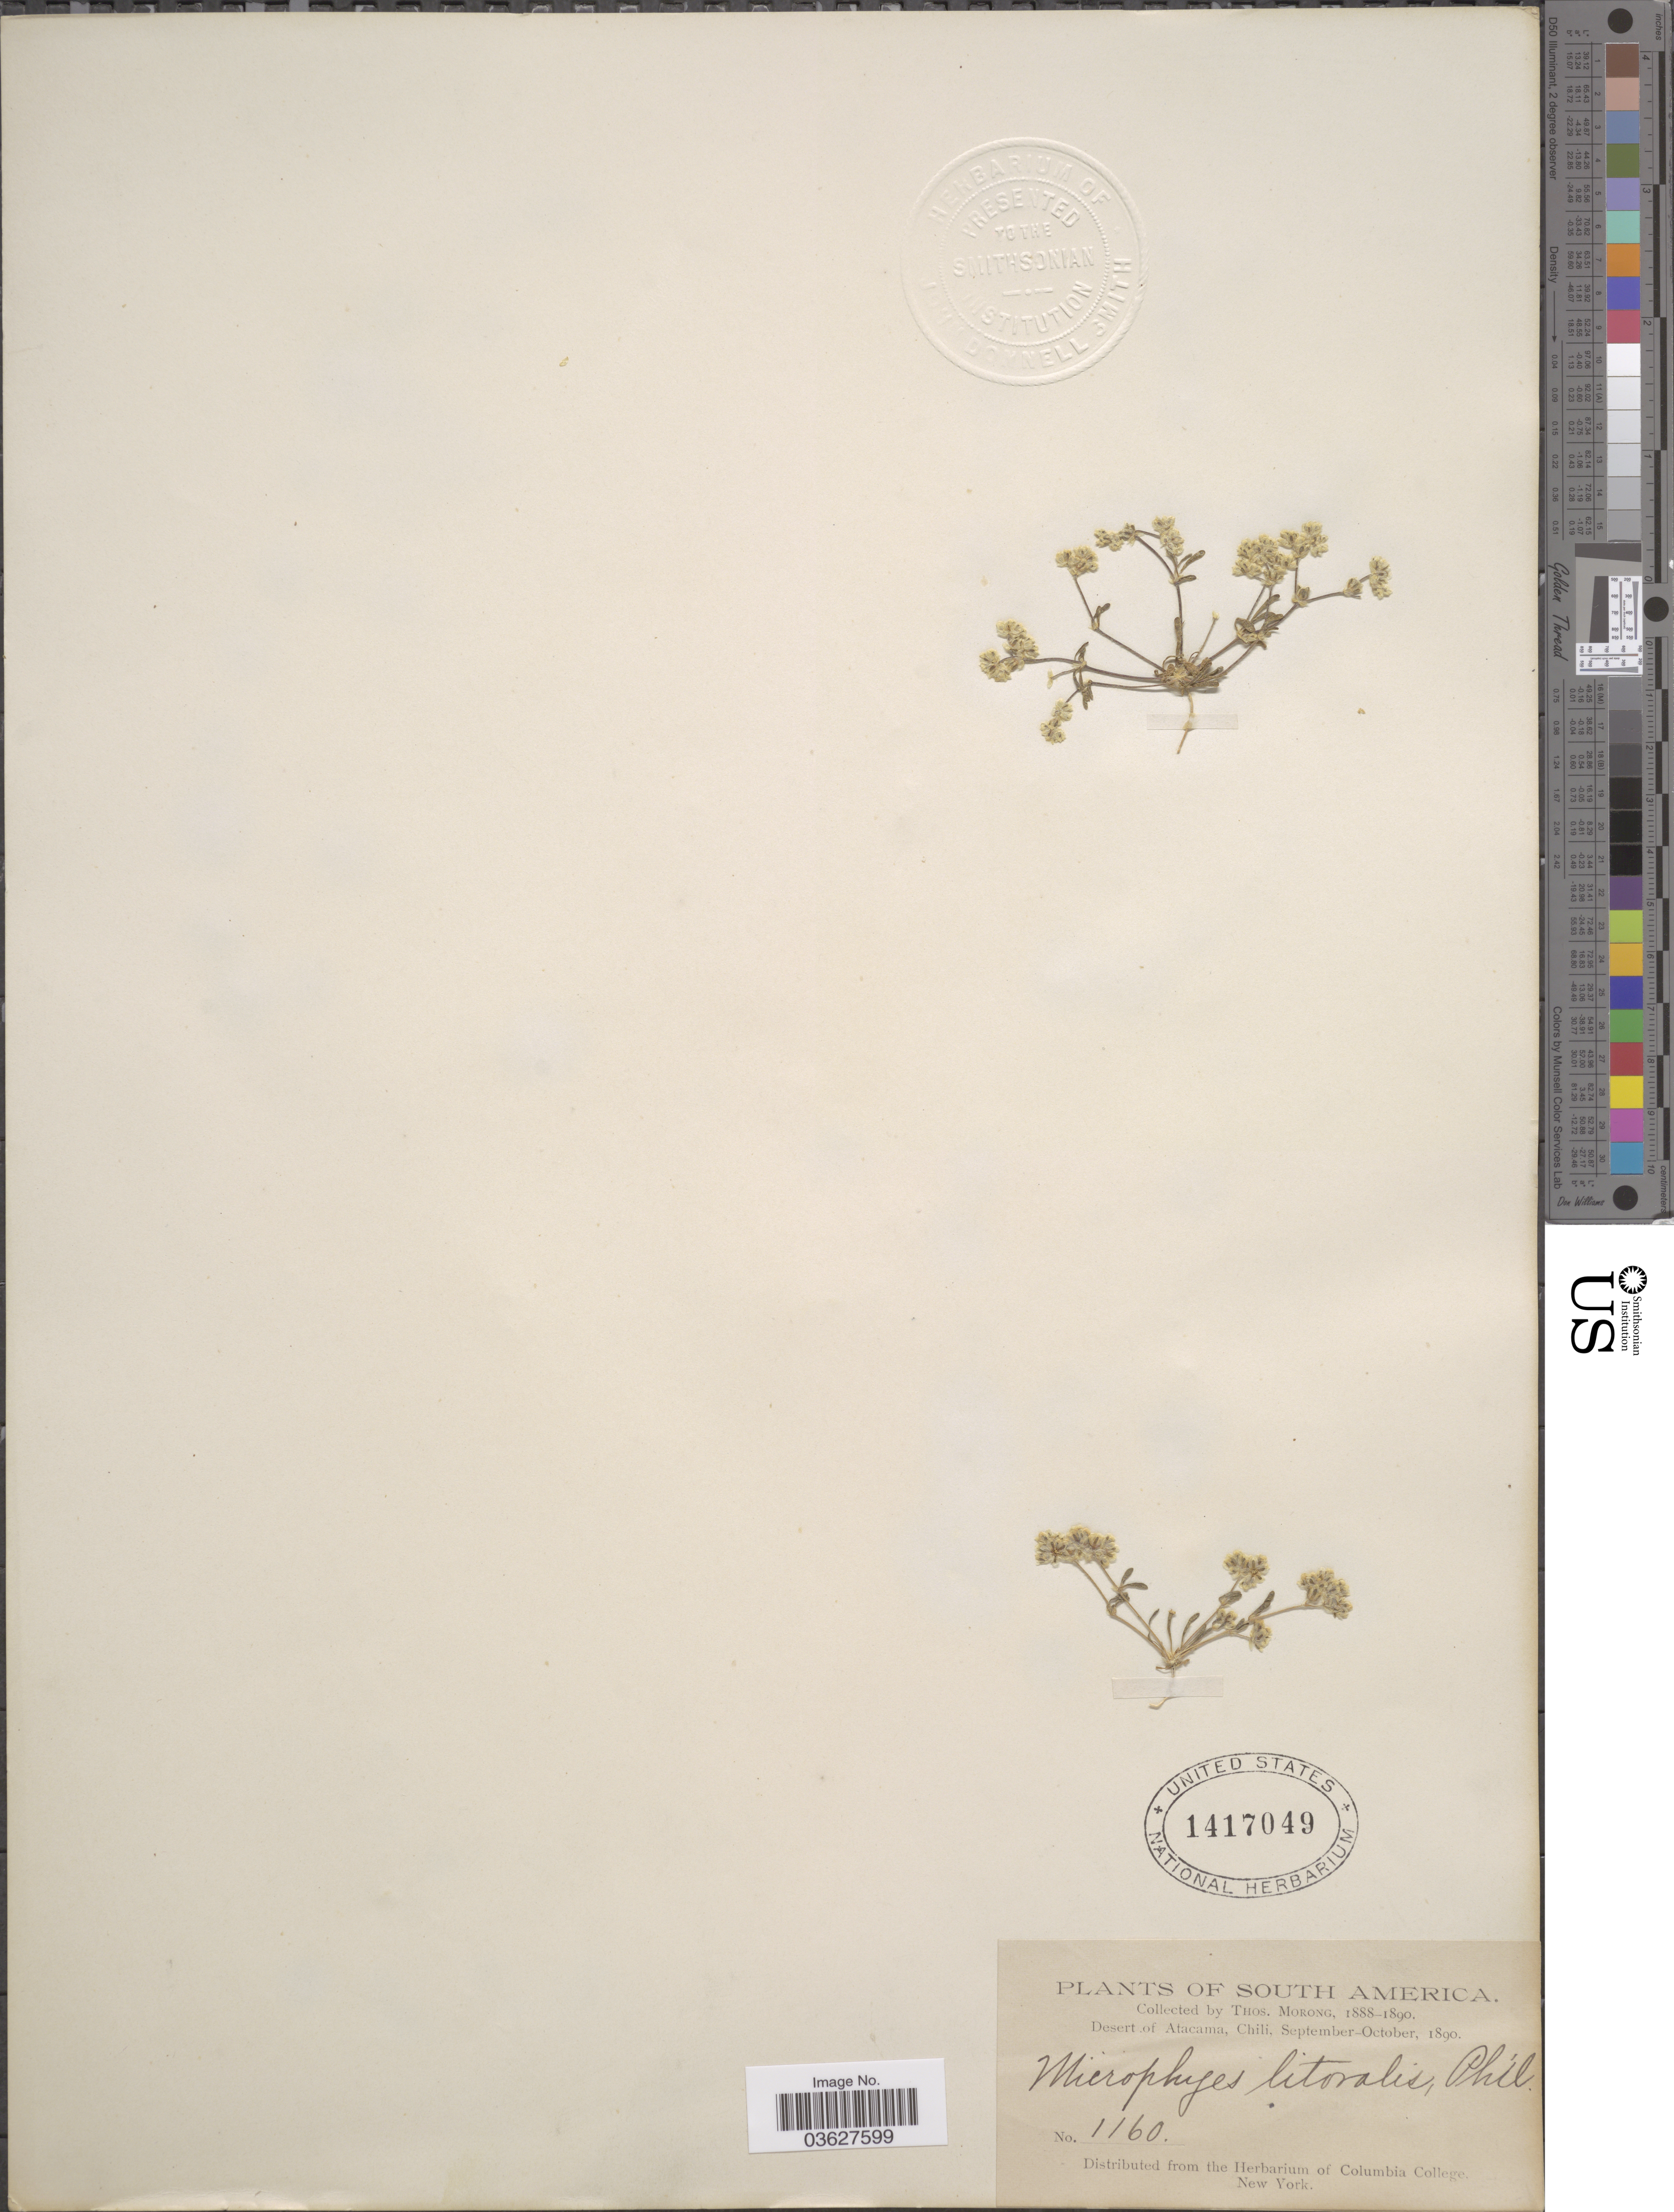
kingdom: Plantae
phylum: Tracheophyta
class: Magnoliopsida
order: Caryophyllales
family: Caryophyllaceae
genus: Microphyes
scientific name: Microphyes litoralis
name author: Phil.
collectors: ex herb. T. Morong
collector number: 1160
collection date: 1890-09/1890-10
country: Chile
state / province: Atacama (III)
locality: Desert of Atacama, Chili.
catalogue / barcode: US 1417049